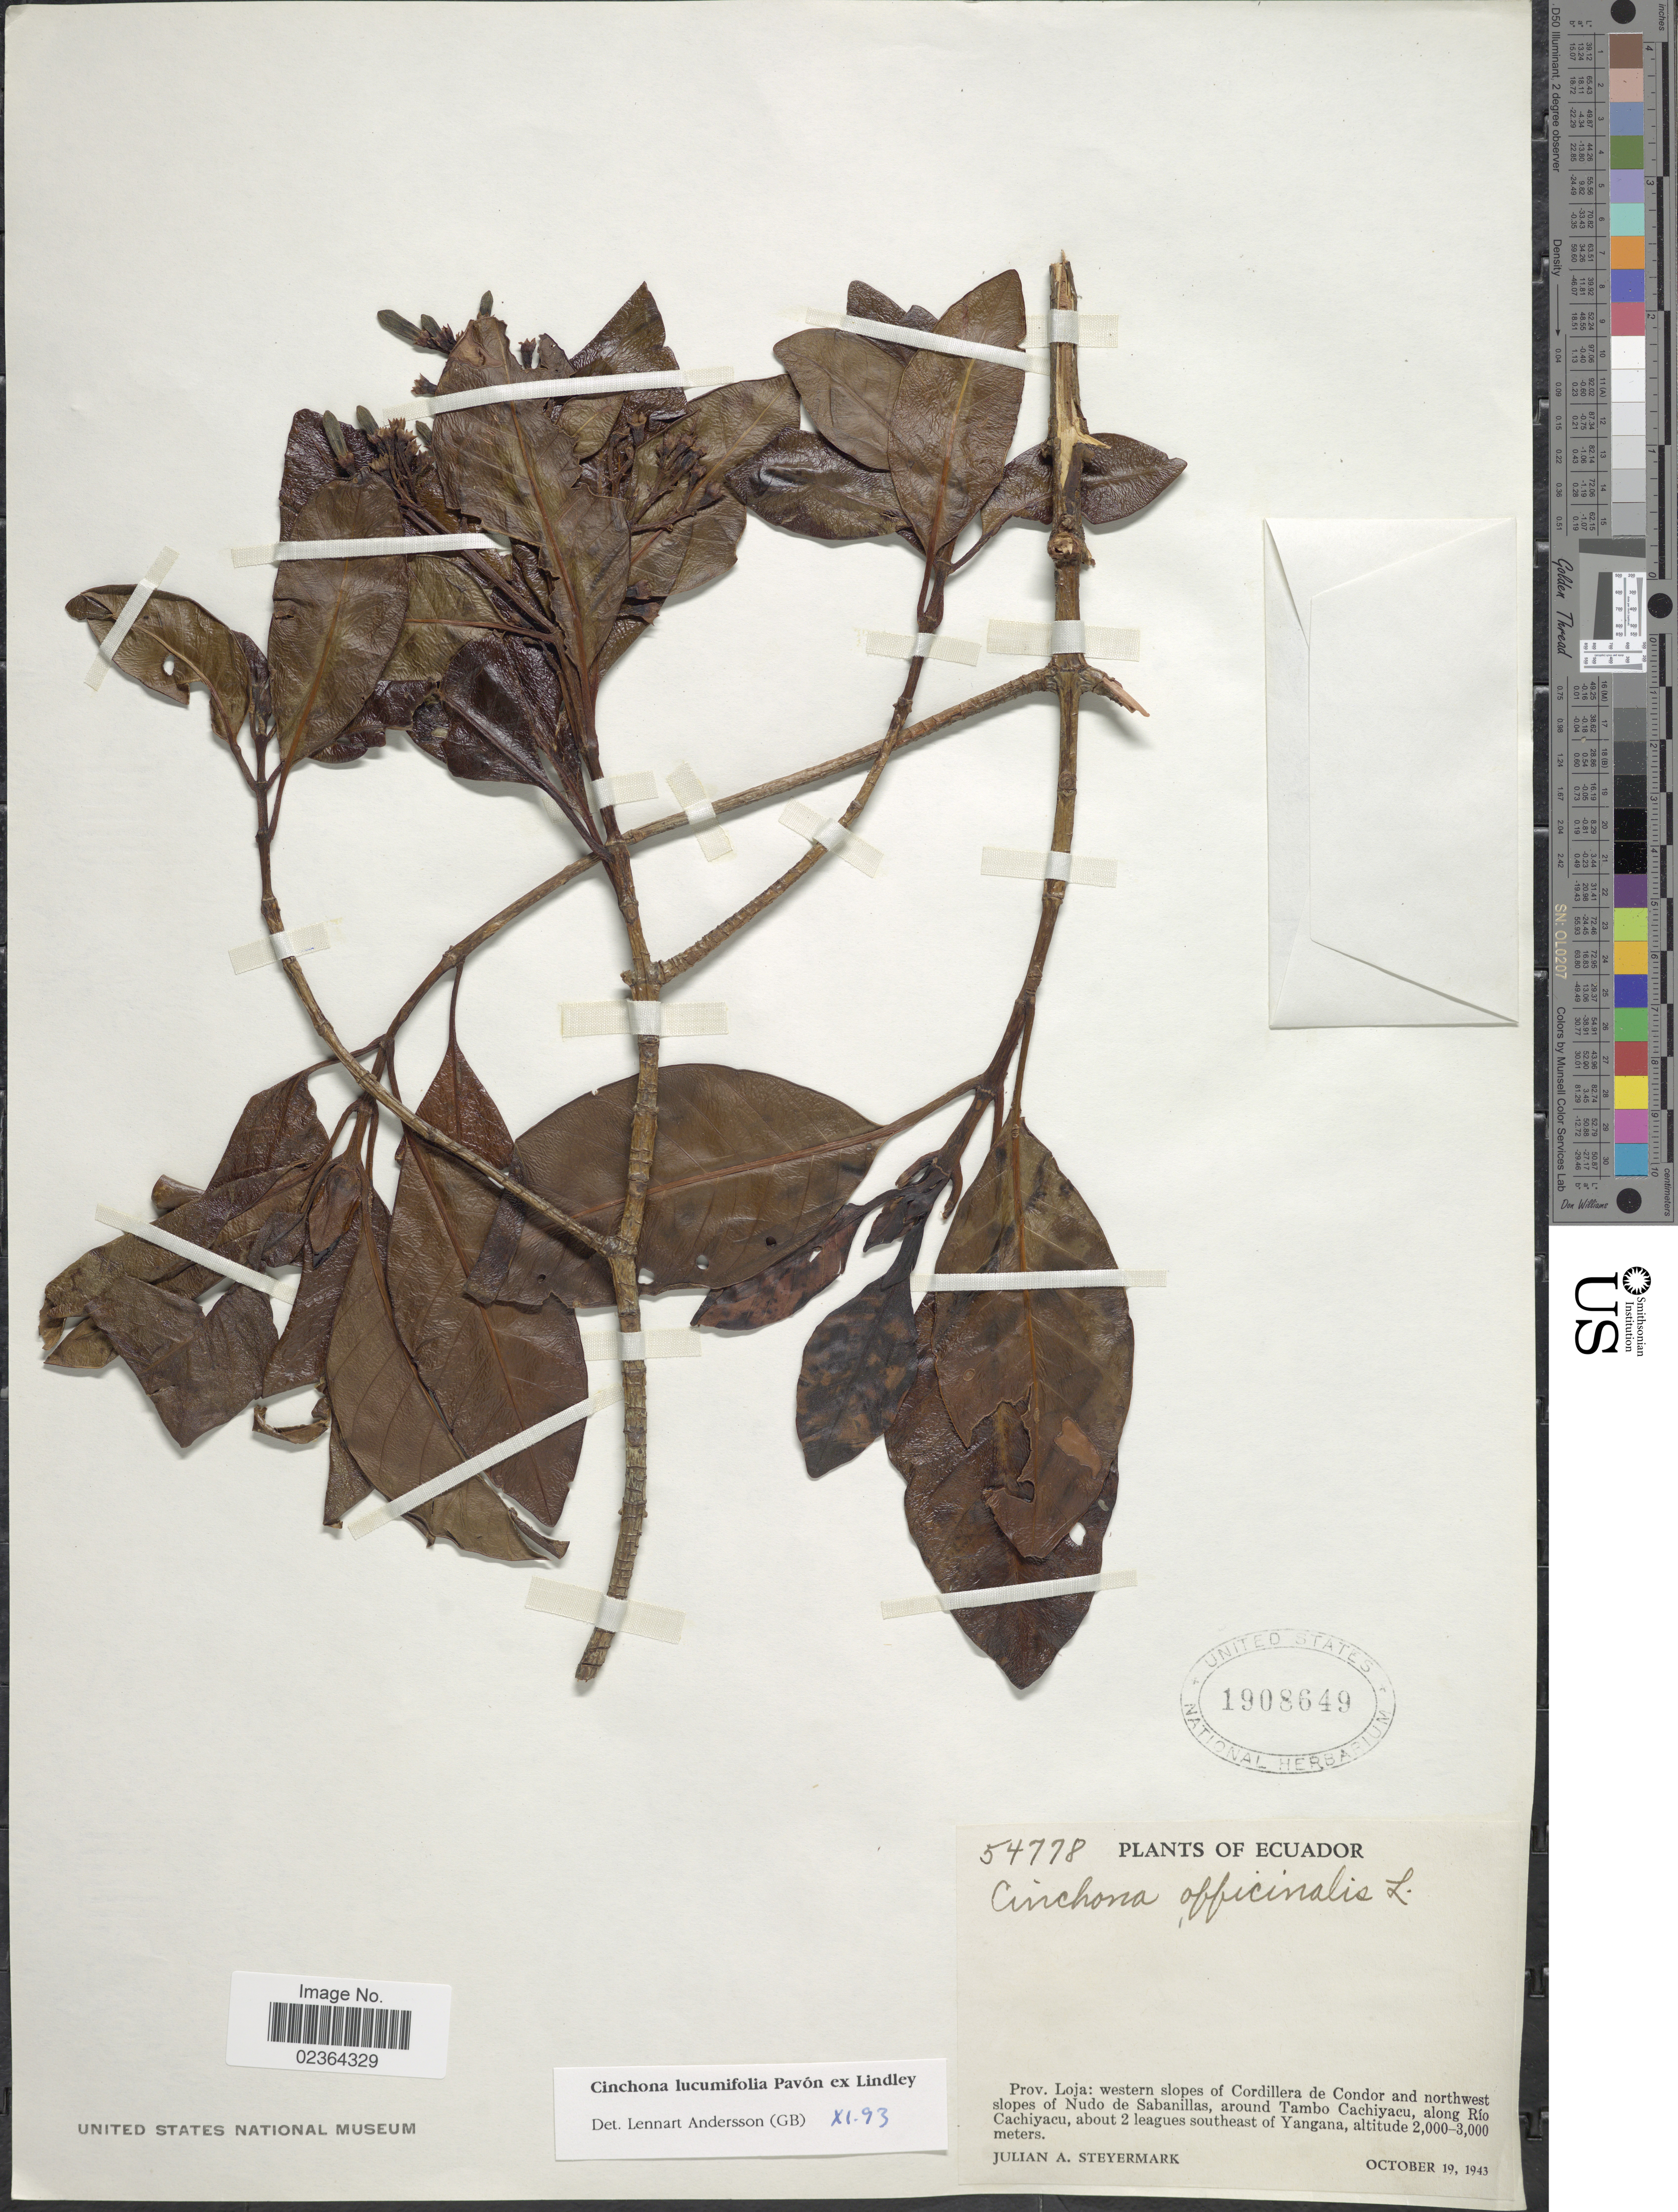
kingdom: Plantae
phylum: Tracheophyta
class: Magnoliopsida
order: Gentianales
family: Rubiaceae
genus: Cinchona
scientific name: Cinchona lucumifolia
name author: Pav. ex Lindl.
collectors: J. Steyermark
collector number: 54778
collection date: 1943-10-19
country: Ecuador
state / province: Loja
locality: Prov. Loja: western slopes of Nudo de Sabanillas, around Tambo Cachiyacu, along Rio Cachiyacu, about 2 leagues southeast of Yangana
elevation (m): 2000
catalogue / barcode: US 1908649